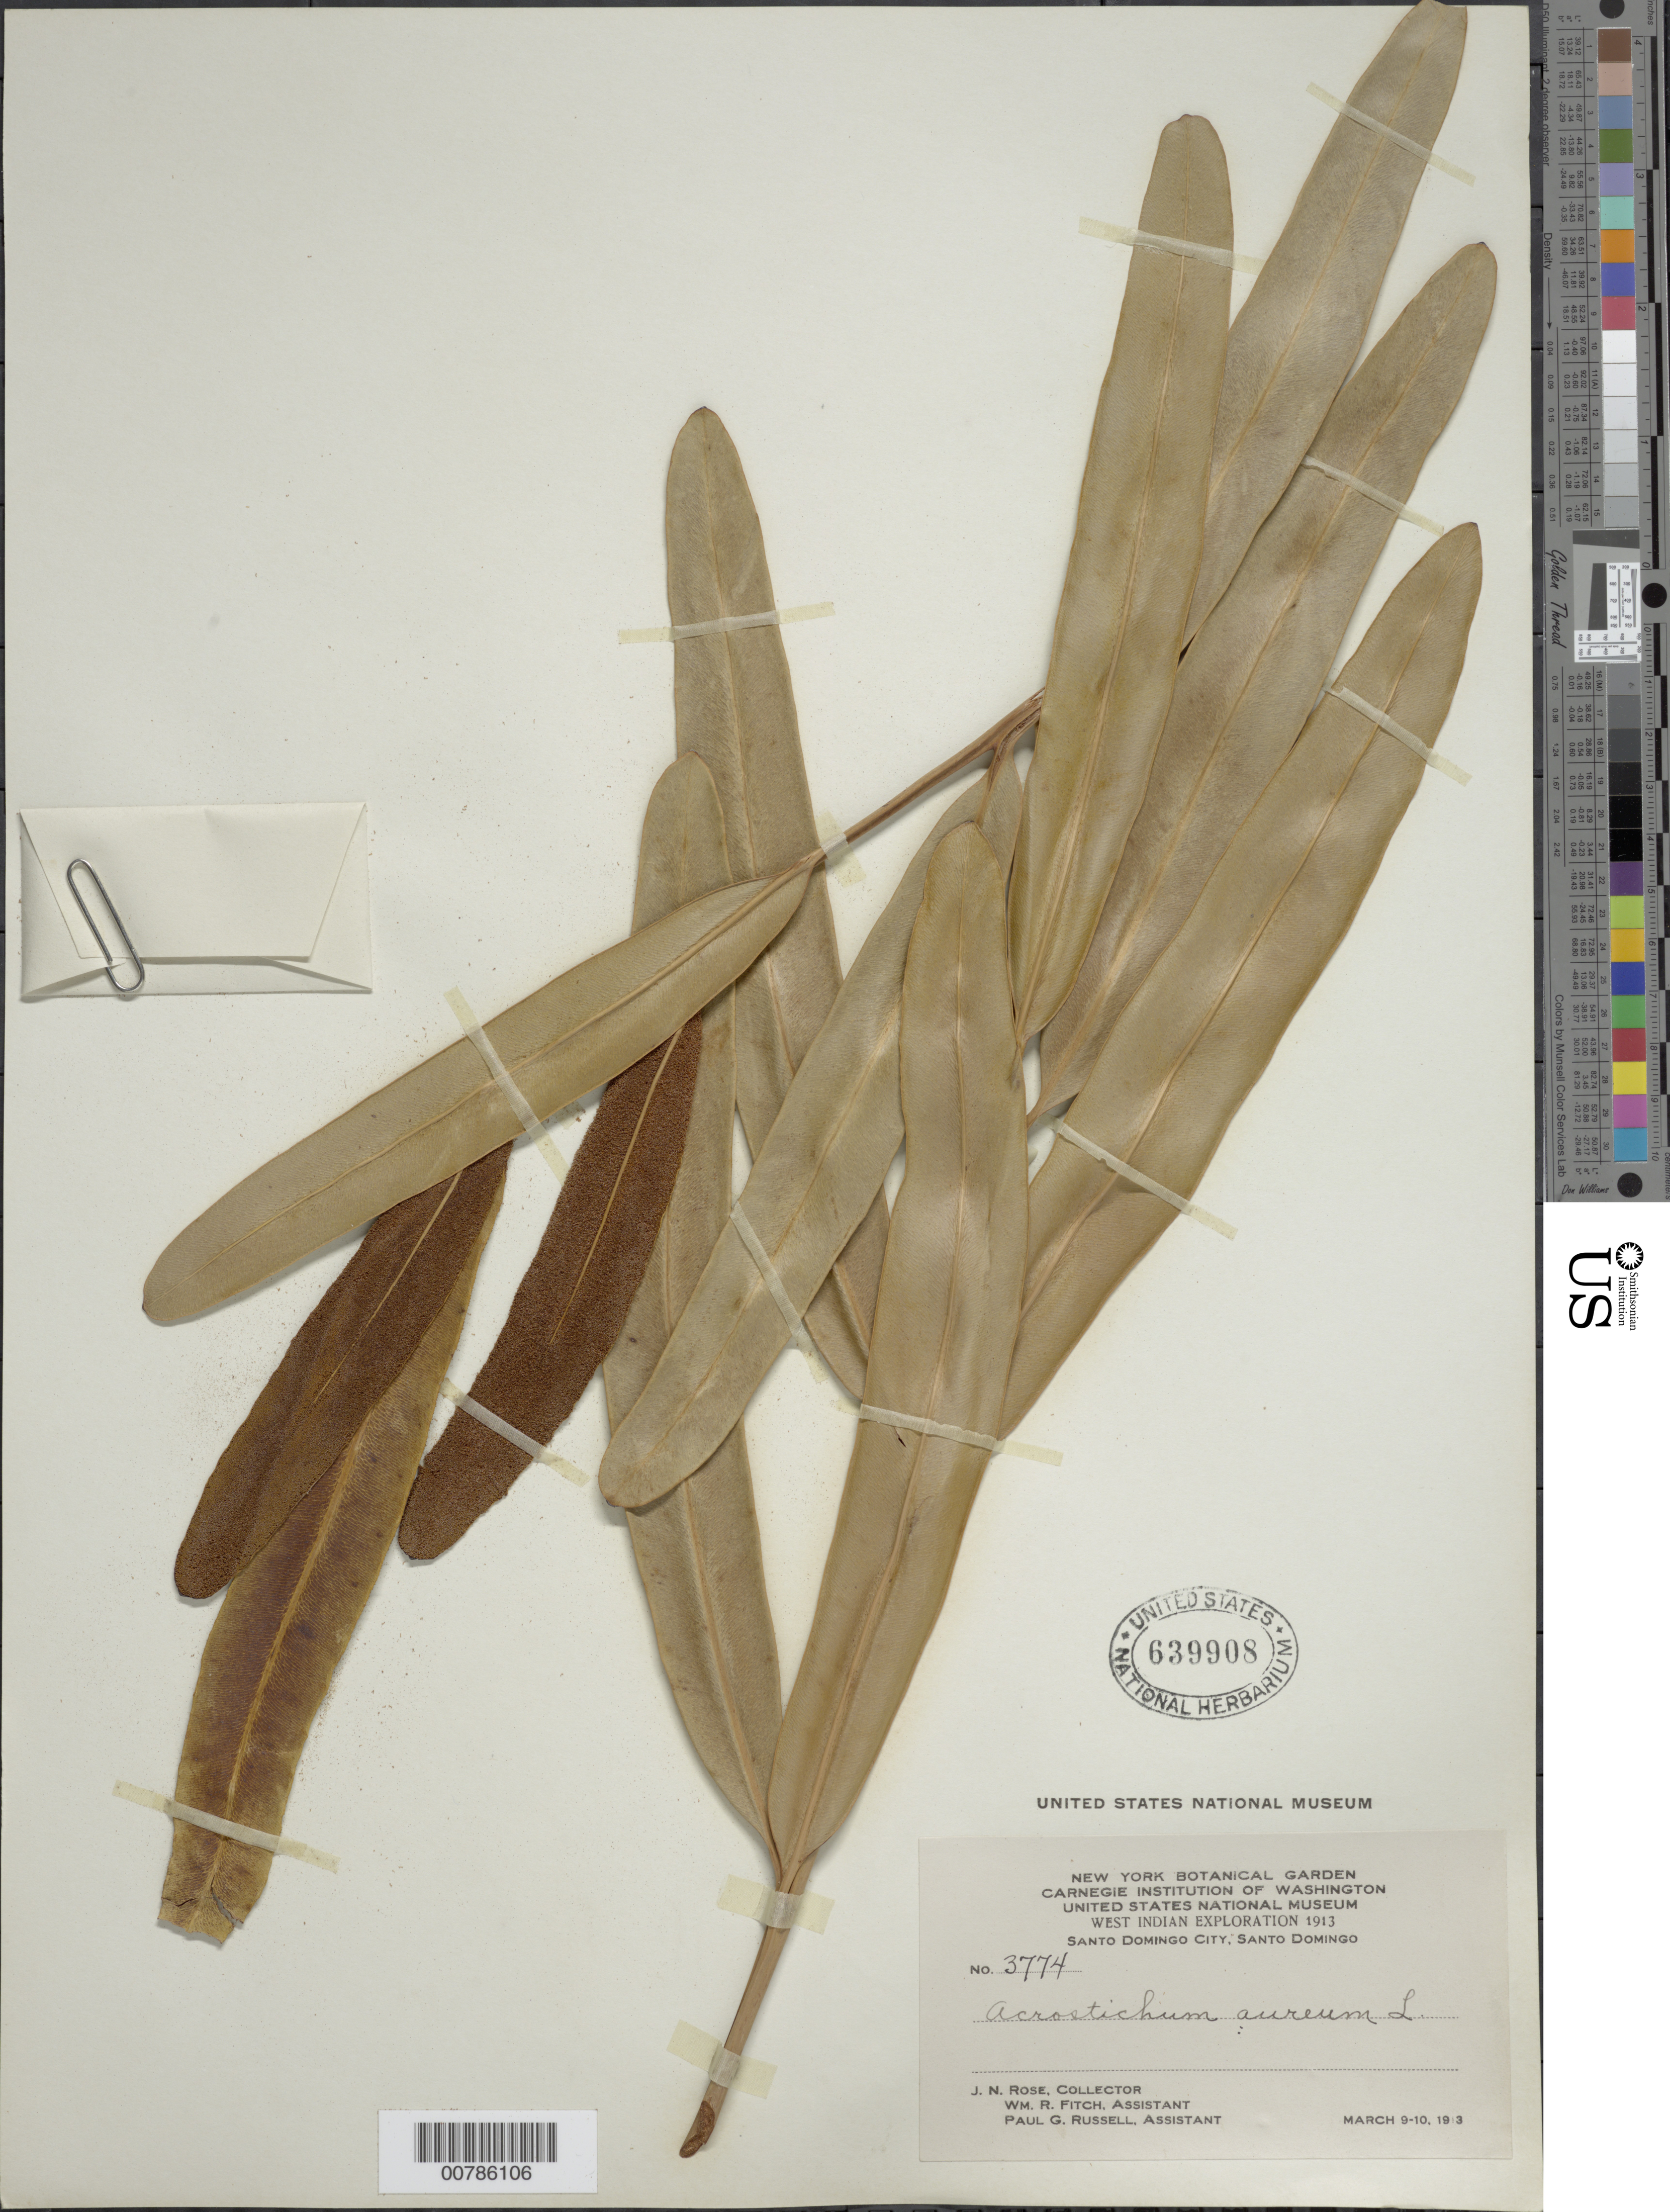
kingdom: Plantae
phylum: Tracheophyta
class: Polypodiopsida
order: Polypodiales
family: Pteridaceae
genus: Acrostichum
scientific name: Acrostichum aureum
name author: L.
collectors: J. N. Rose, W. R. Fitch & P. G. Russell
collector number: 3774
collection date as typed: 09 Mar 1913 to 10 Mar 1913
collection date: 1913-03-09/1913-03-10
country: Dominican Republic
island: Hispaniola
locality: Santo Domingo City.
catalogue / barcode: US 639908